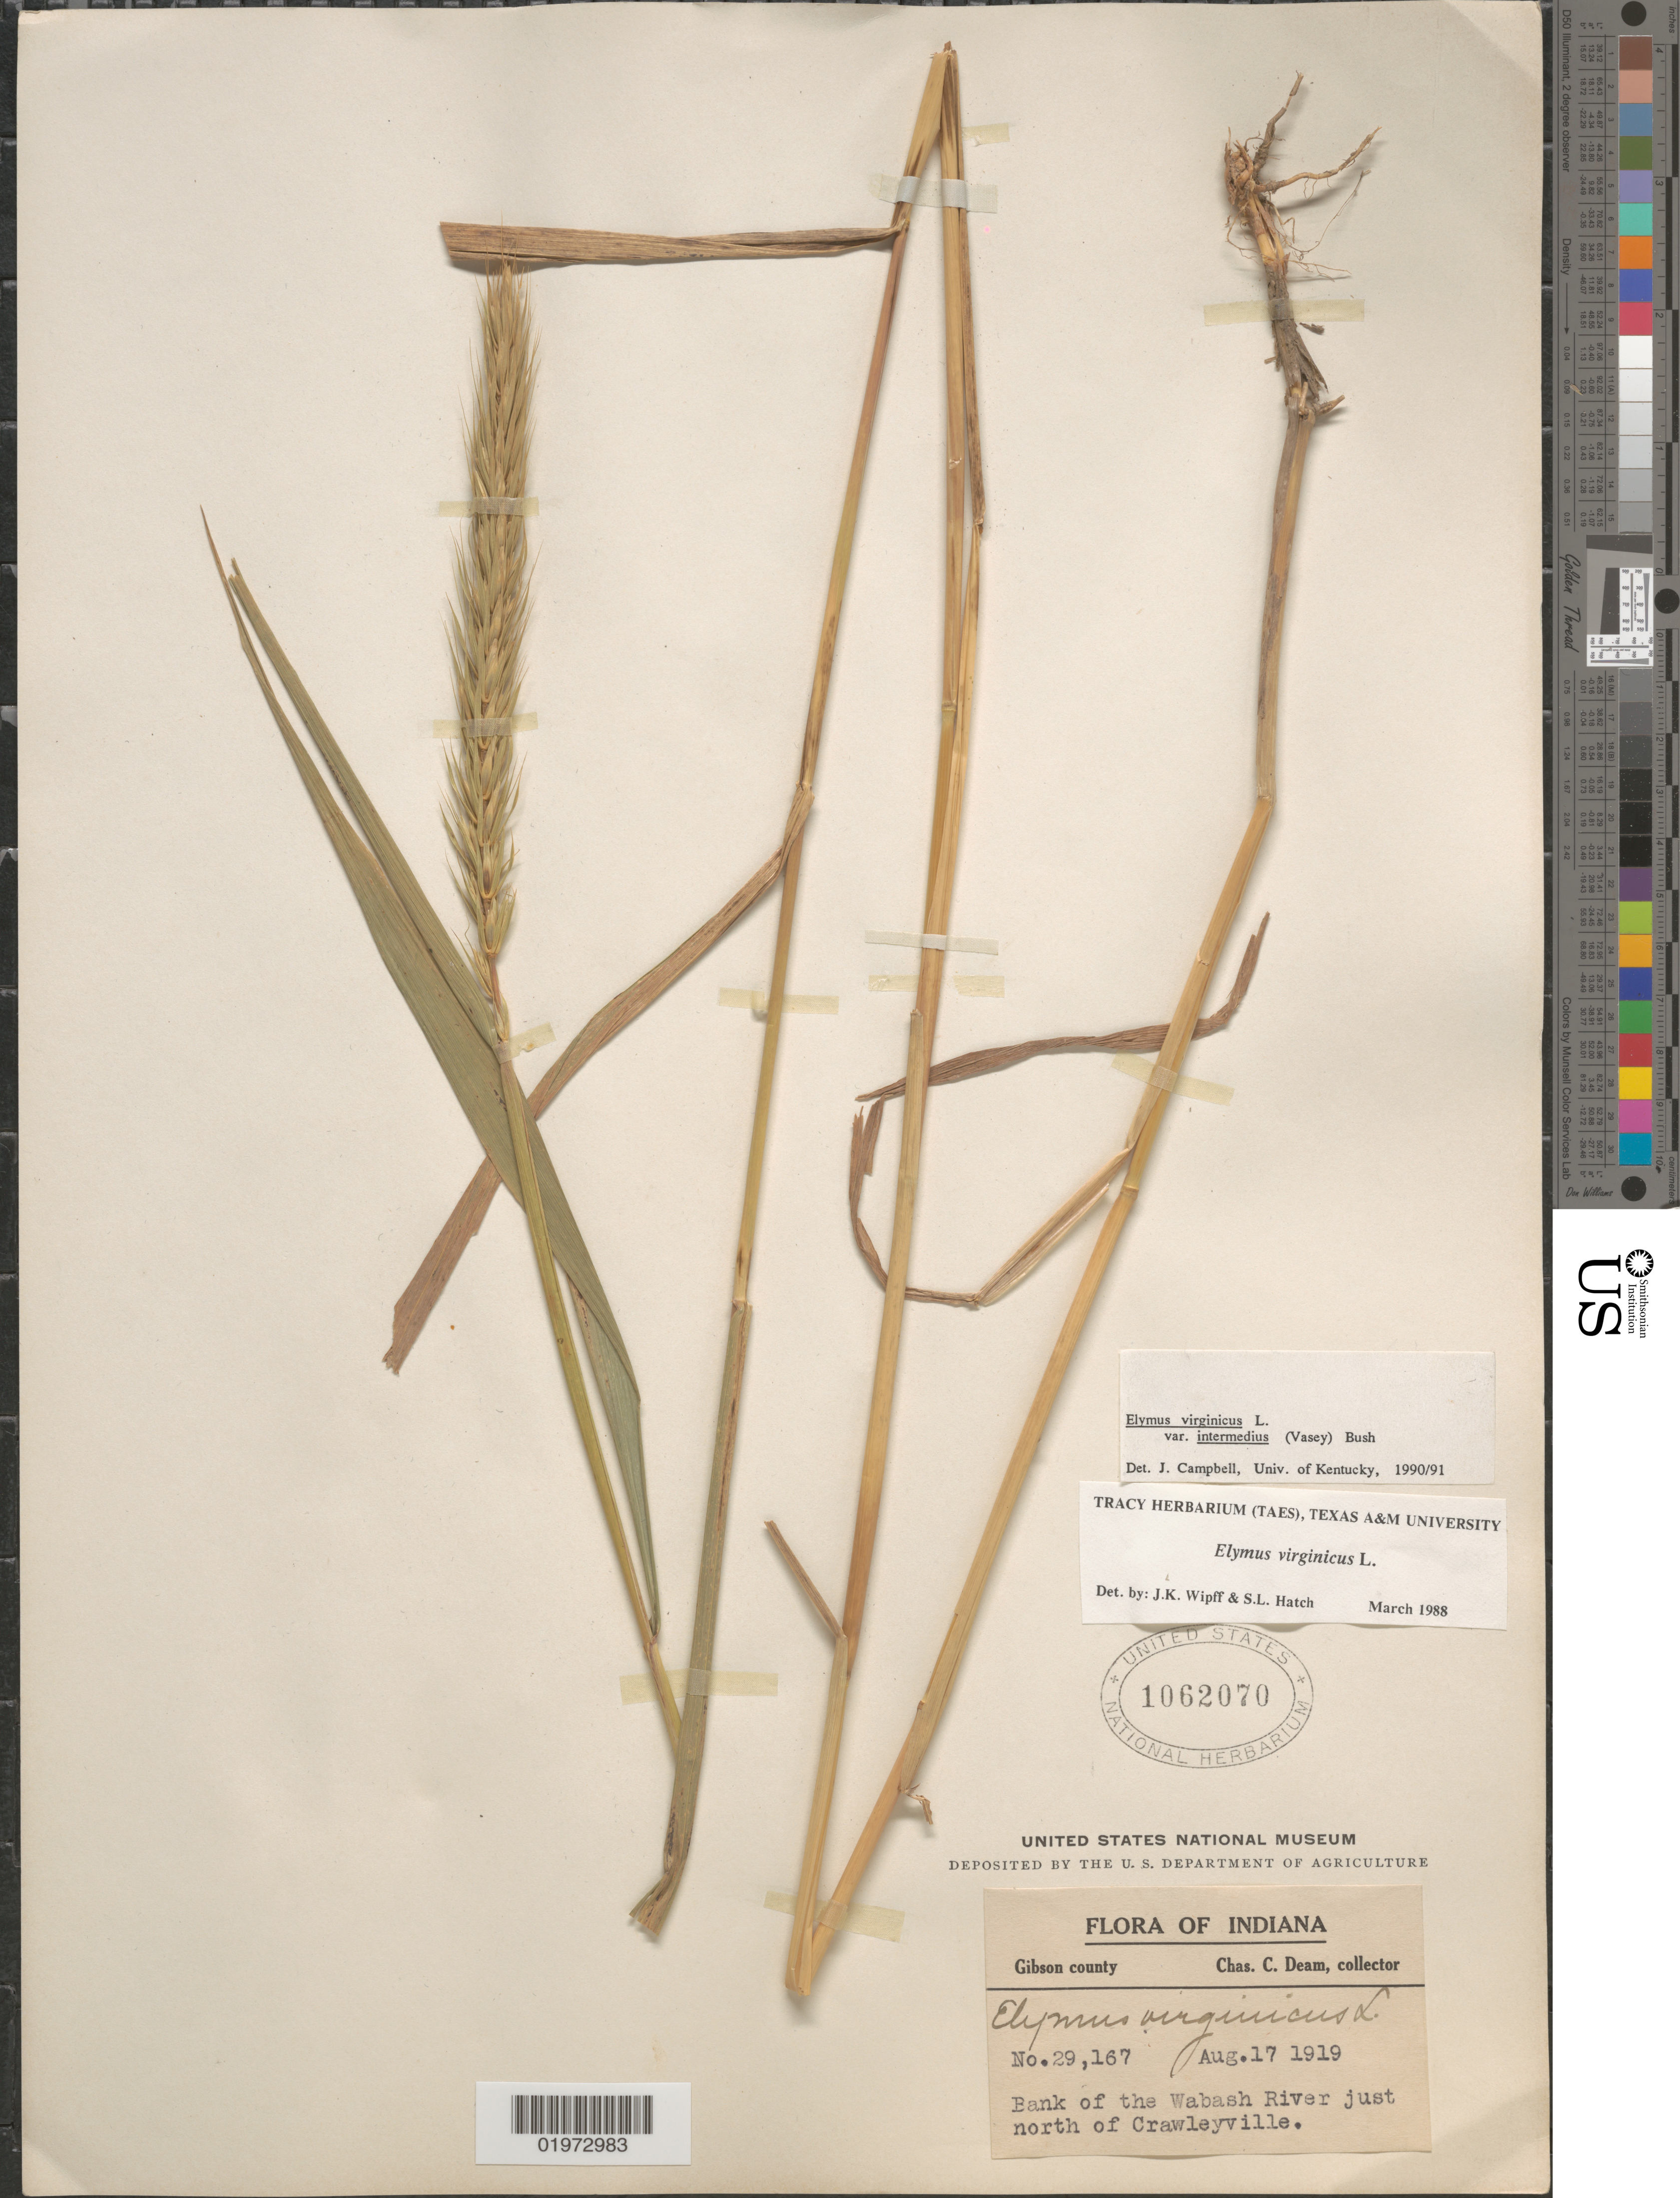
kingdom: Plantae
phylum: Tracheophyta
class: Liliopsida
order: Poales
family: Poaceae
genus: Elymus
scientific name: Elymus virginicus var. intermedius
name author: L.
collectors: C. C. Deam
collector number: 29167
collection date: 1919-08-17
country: United States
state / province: Indiana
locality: Gibson county. Bank of the Wabash River just north of Crawleyville.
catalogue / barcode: US 1062070